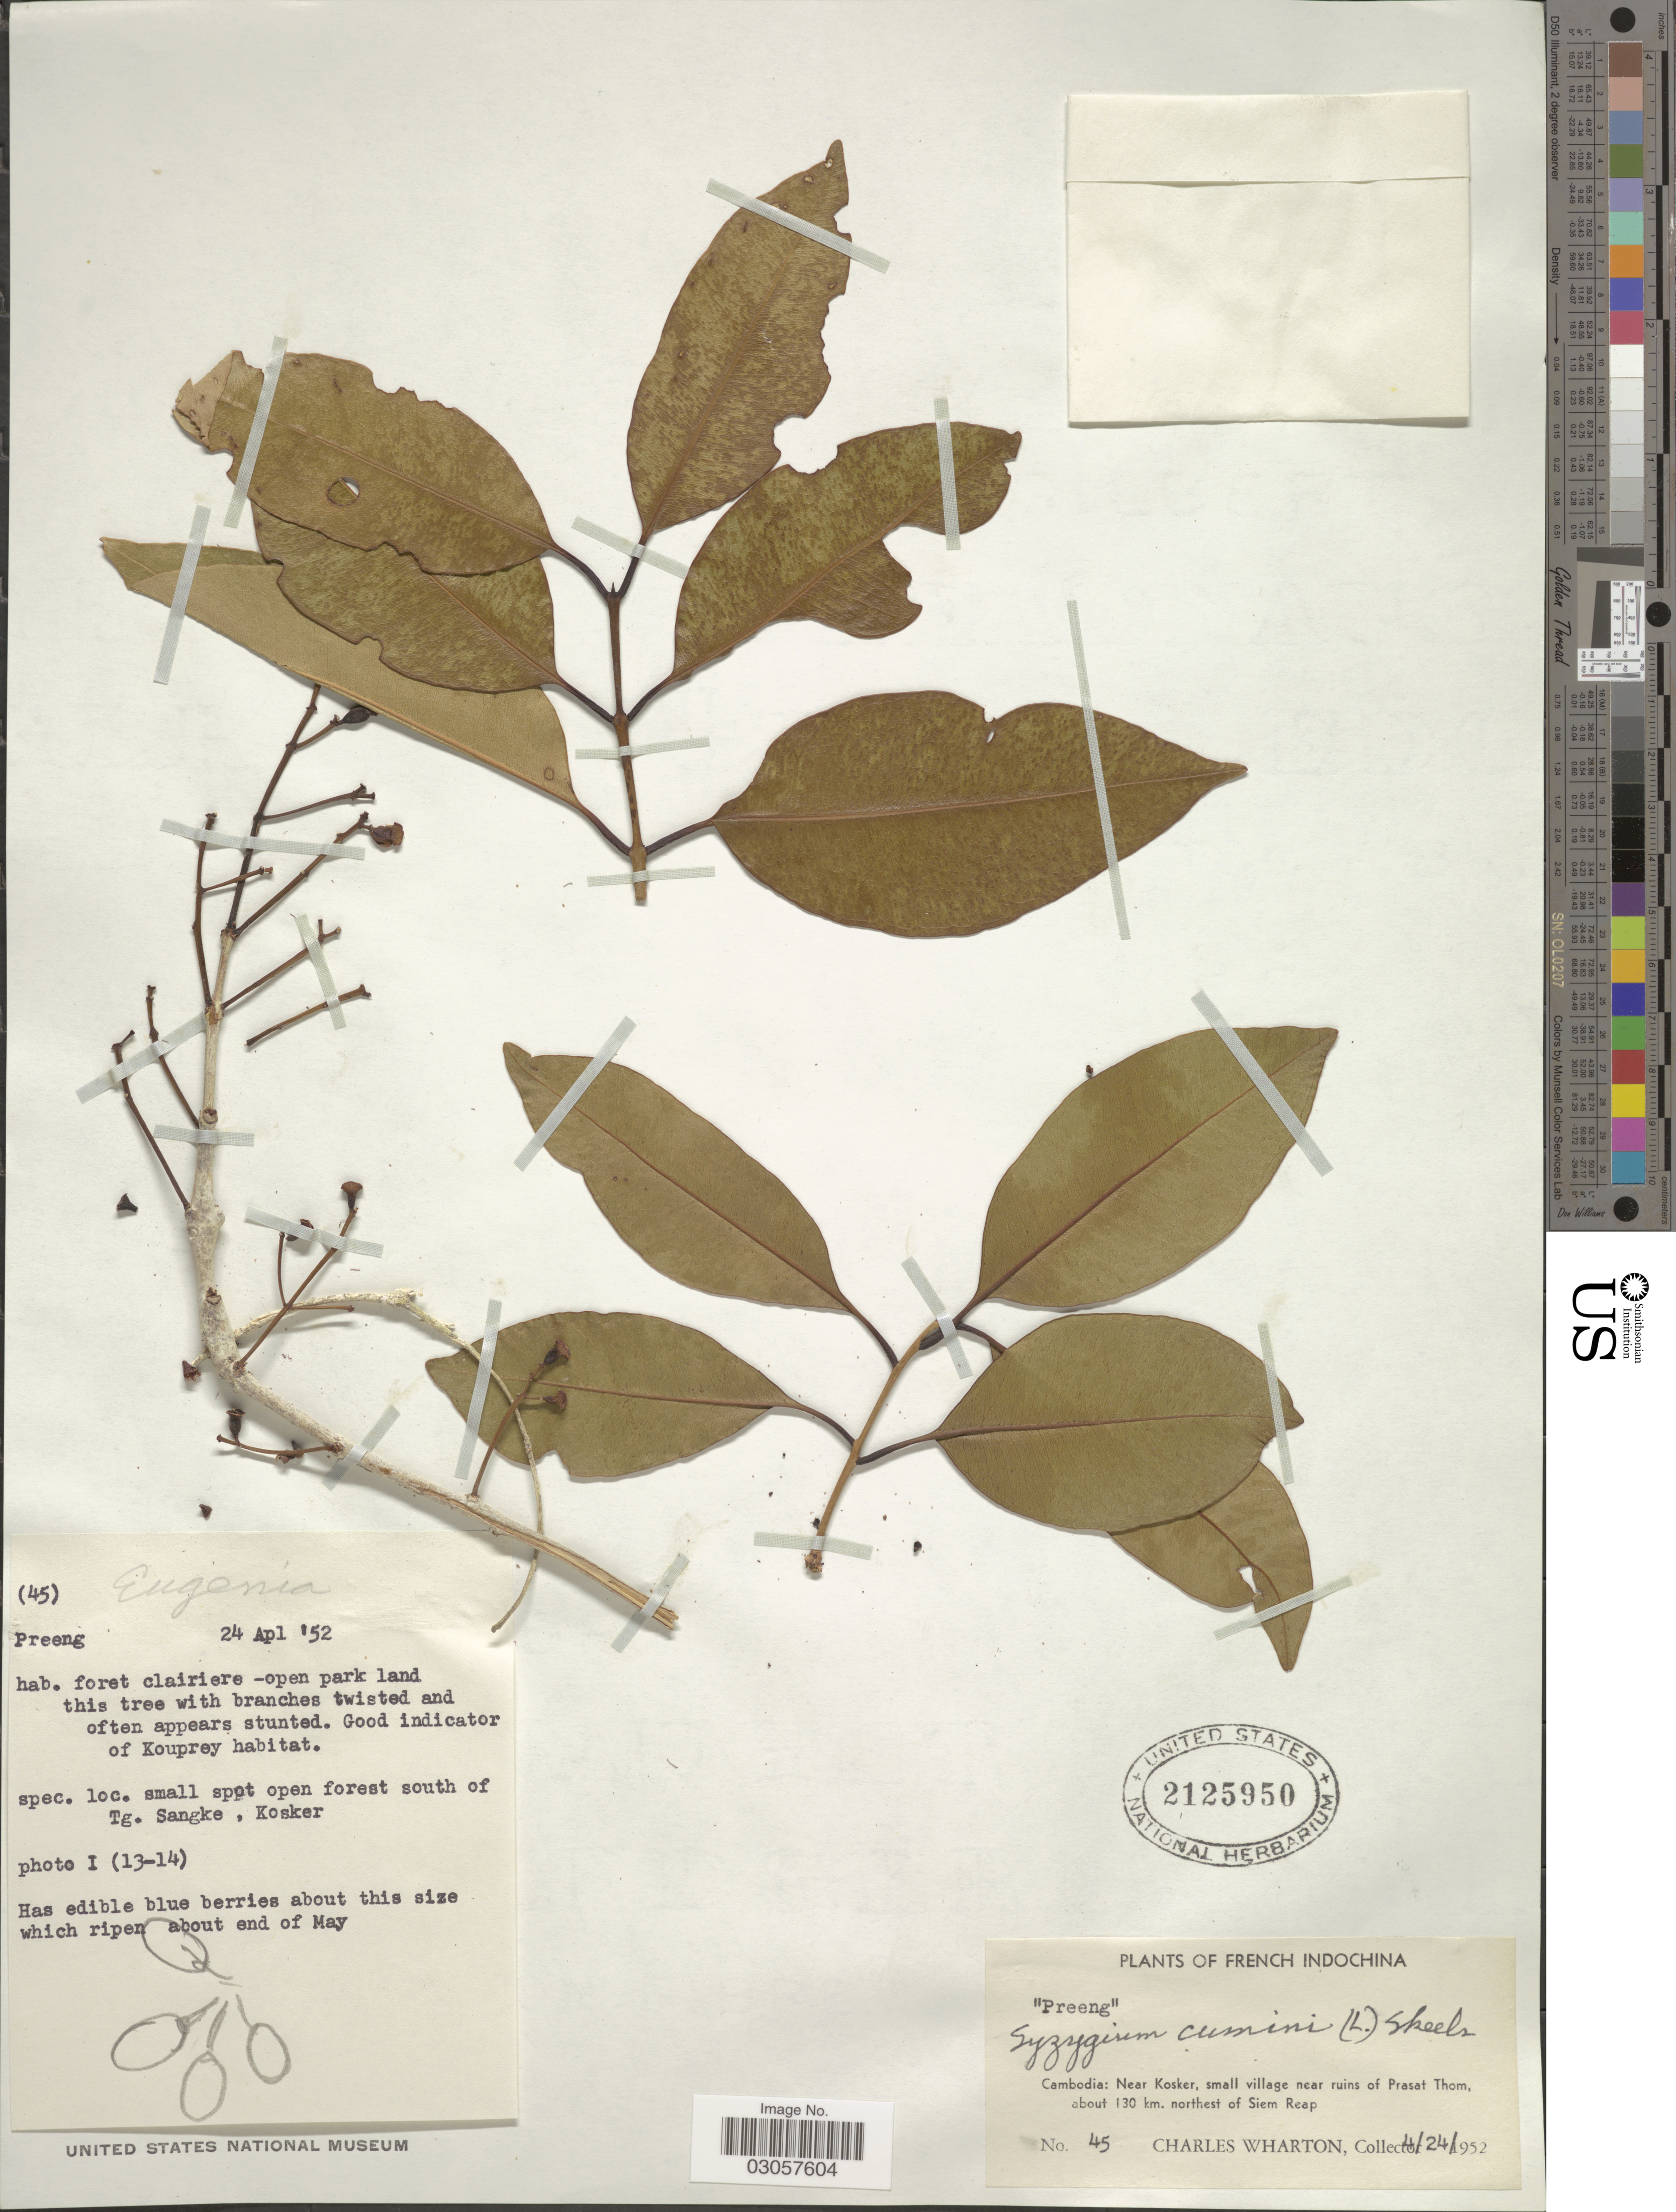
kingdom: Plantae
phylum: Tracheophyta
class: Magnoliopsida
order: Myrtales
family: Myrtaceae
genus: Syzygium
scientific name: Syzygium cumini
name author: (L.) Skeels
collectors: C. Wharton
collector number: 45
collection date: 1952-04-24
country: Cambodia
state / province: Siĕm Réab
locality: French Indochina. Near Kosker, small village near ruins of Prasat Thom, about 130 km. northeast of Siem Reap. Small spot open forest south of Tg. Sangke.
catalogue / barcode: US 2125950